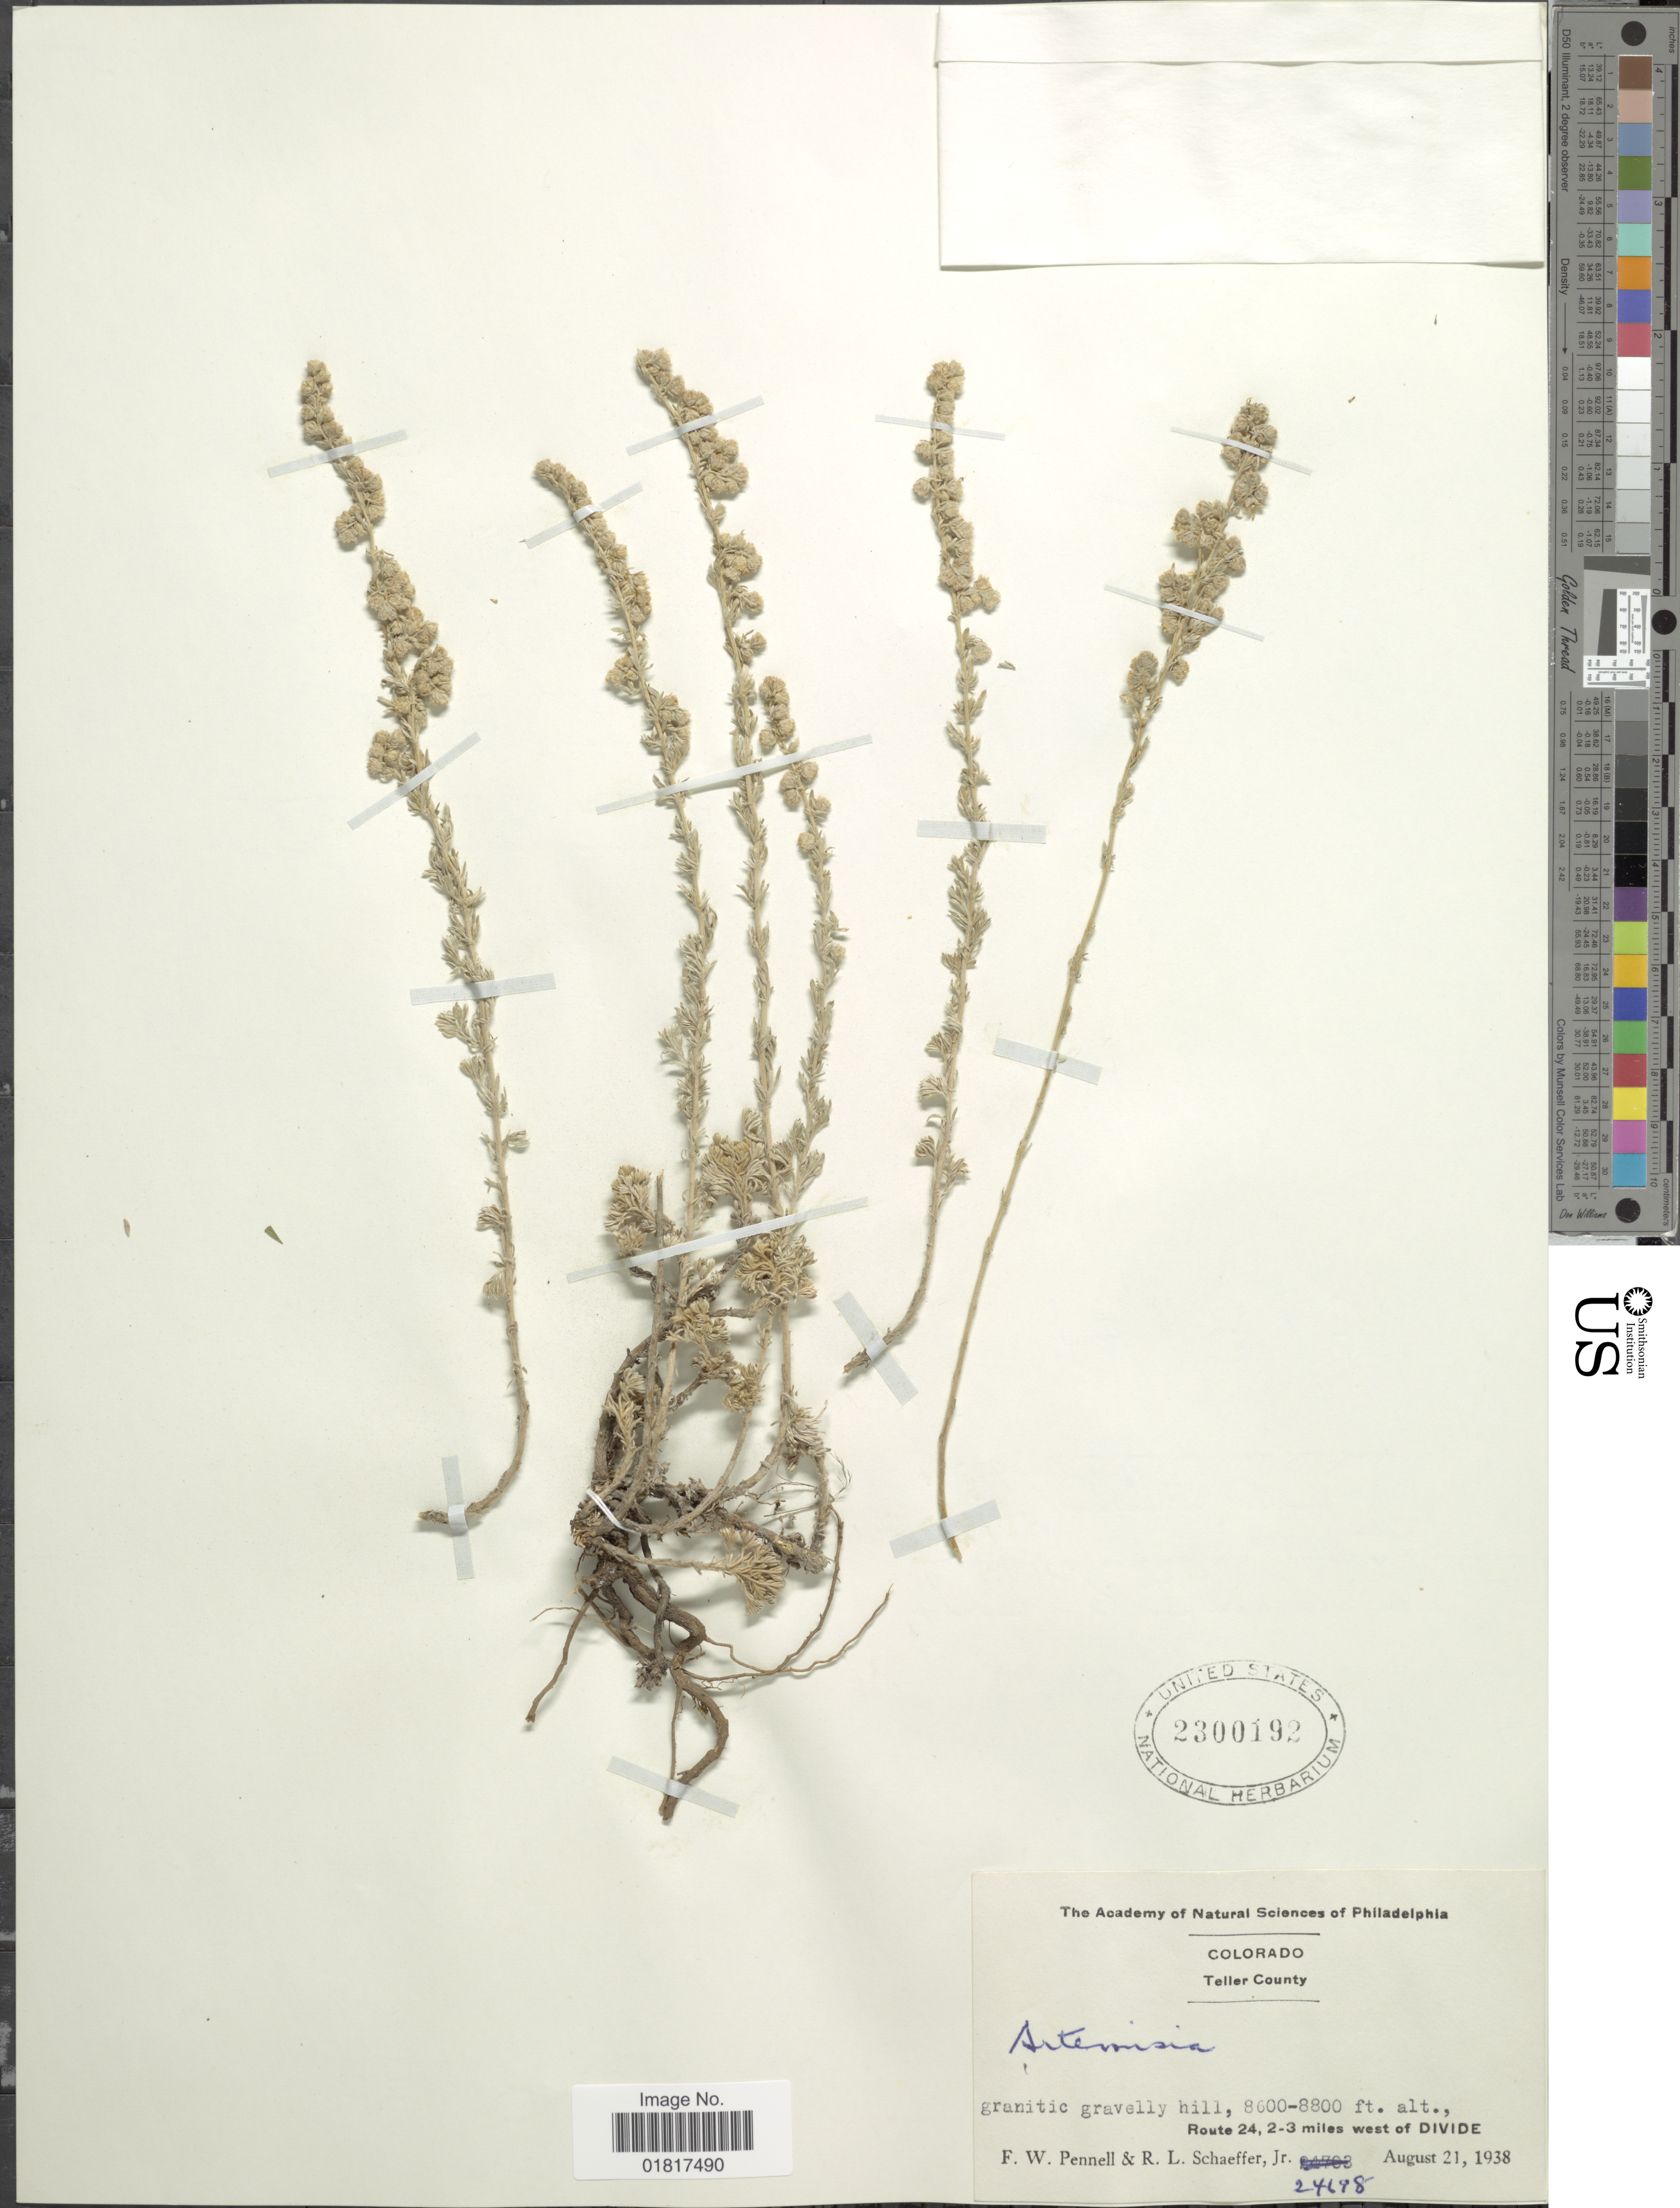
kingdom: Plantae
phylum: Tracheophyta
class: Magnoliopsida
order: Asterales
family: Asteraceae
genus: Artemisia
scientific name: Artemisia sp.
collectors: F. W. Pennell & R. L. Schaeffer Jr.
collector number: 24698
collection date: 1938-08-21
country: United States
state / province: Colorado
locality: Teller County, granitic gravelly hill, Route 24, 2-3 miles west of Divide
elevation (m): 2621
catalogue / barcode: US 2300192